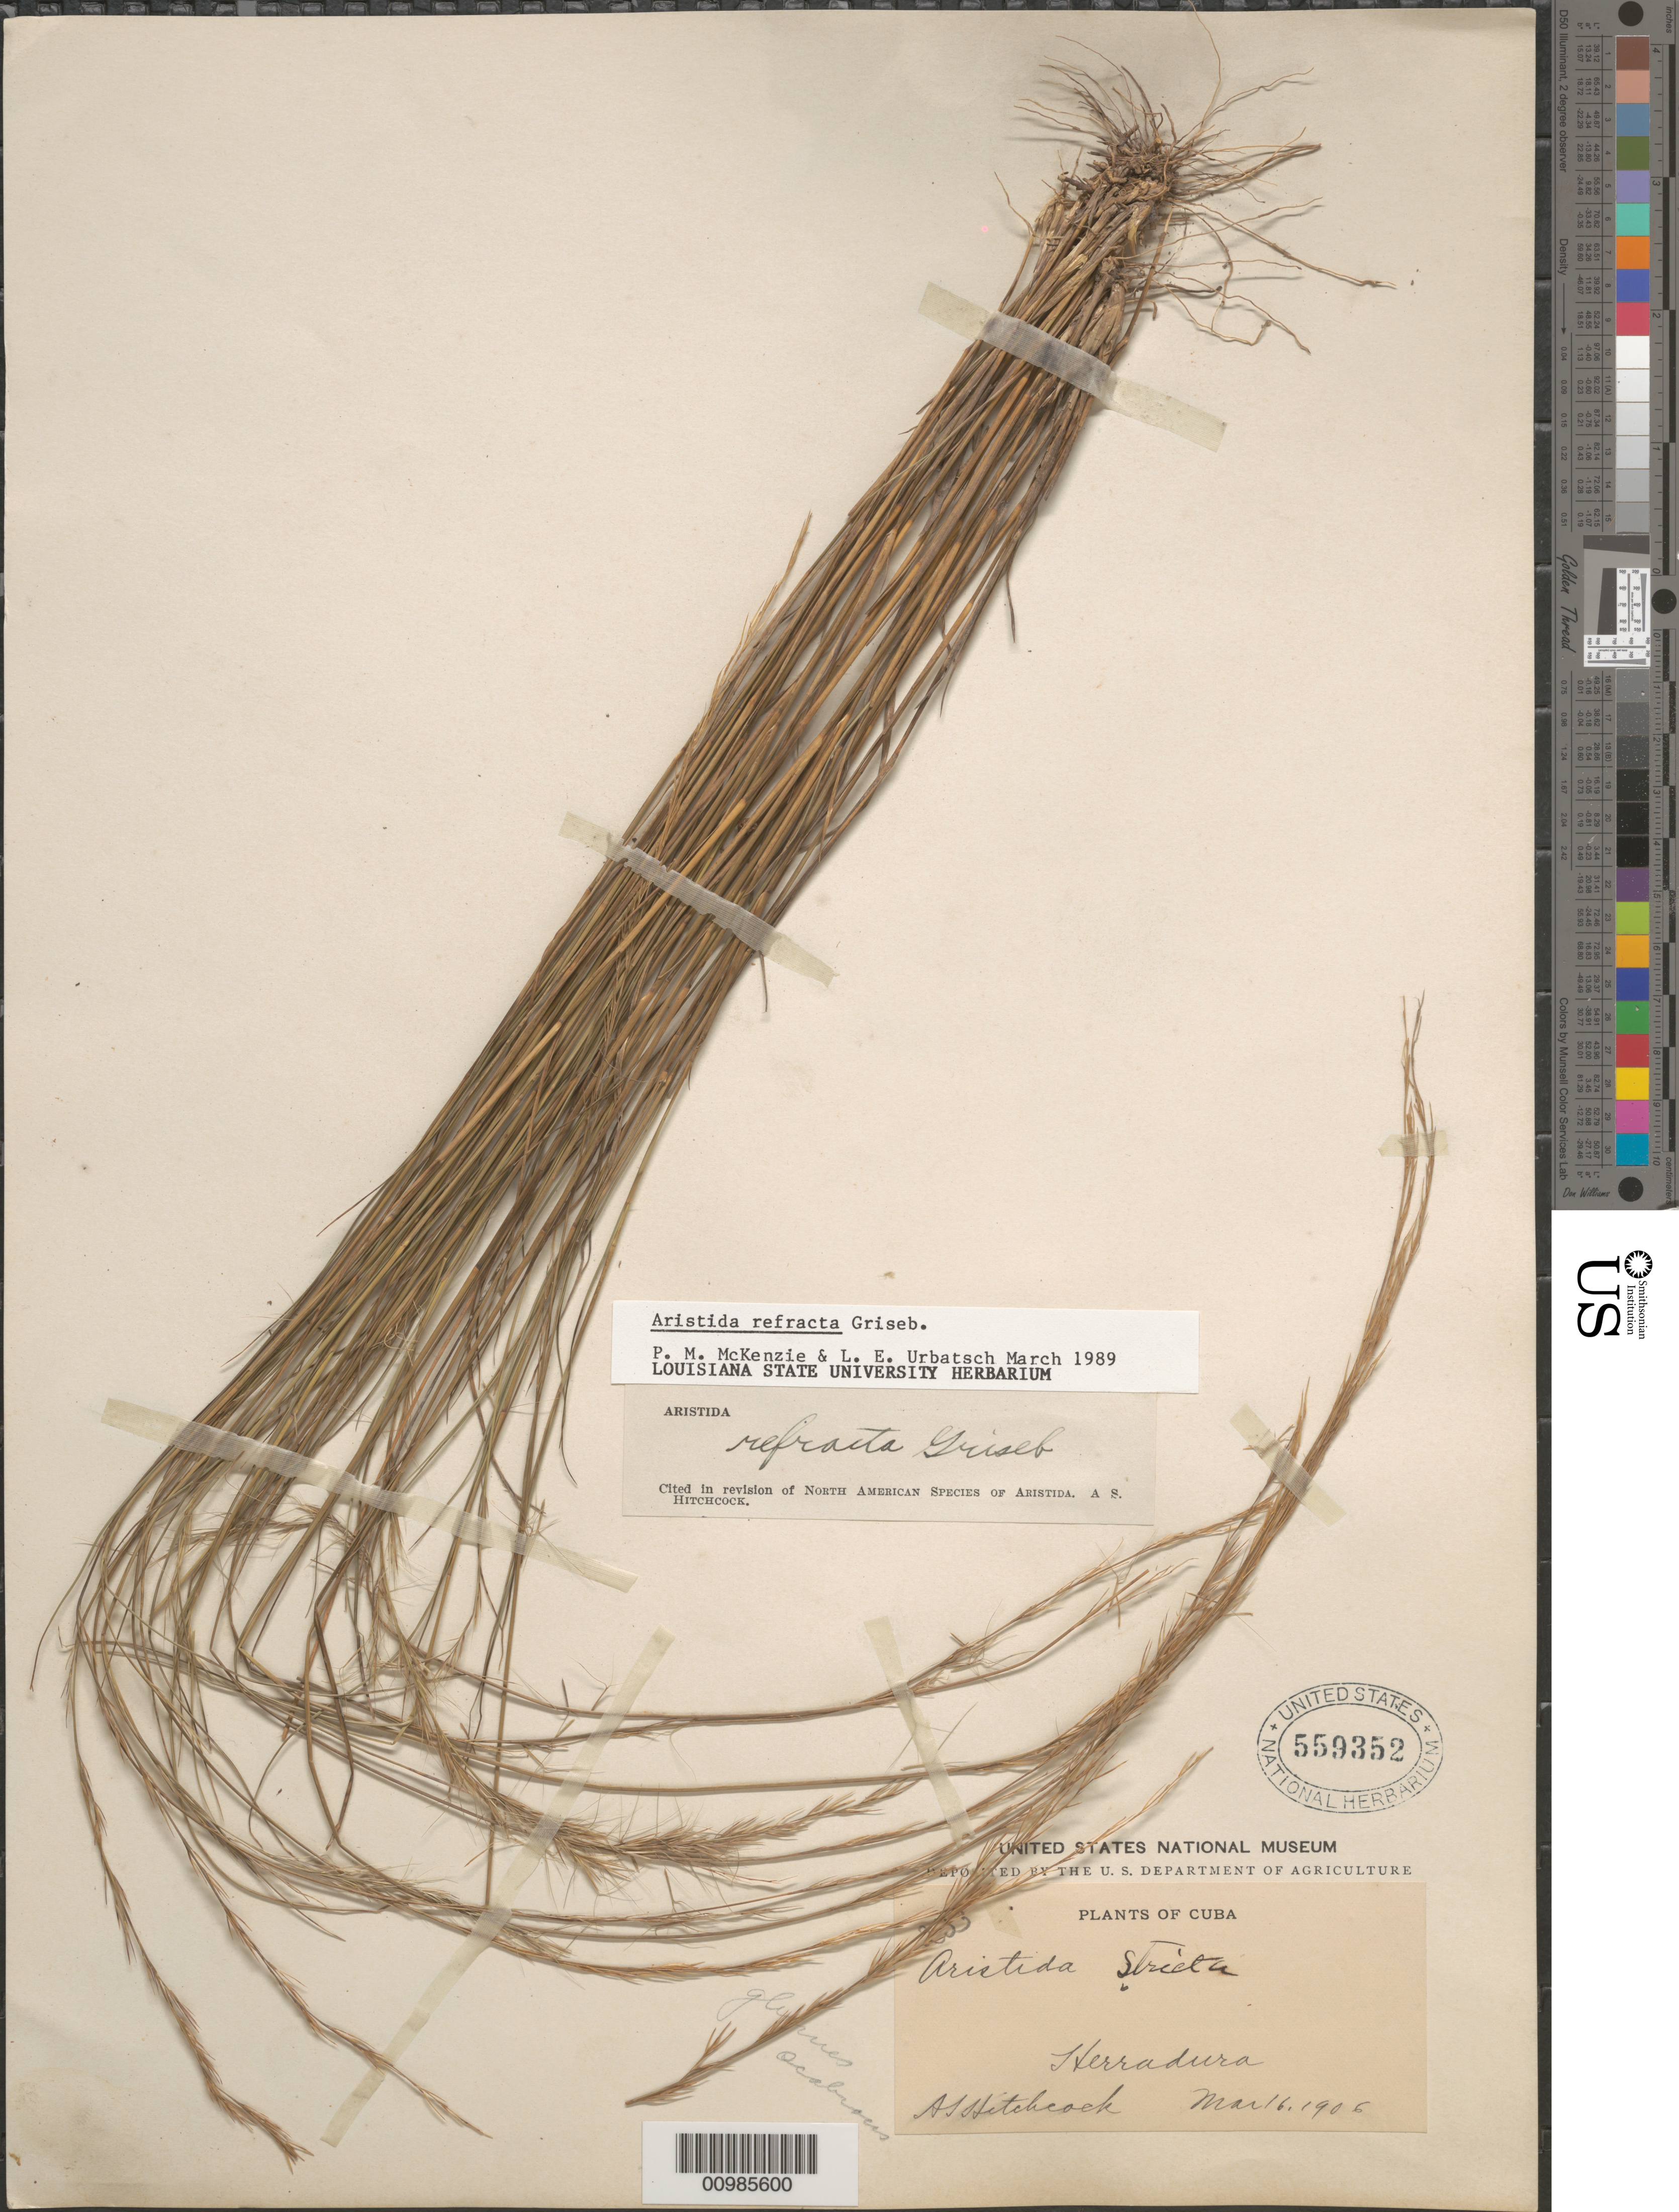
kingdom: Plantae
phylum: Tracheophyta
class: Liliopsida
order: Poales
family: Poaceae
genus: Aristida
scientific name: Aristida refracta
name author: Griseb.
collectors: A. S. Hitchcock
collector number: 233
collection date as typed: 16 Mar 1906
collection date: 1906-03-16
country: Cuba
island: Cuba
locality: Herradura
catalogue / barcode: US 559352